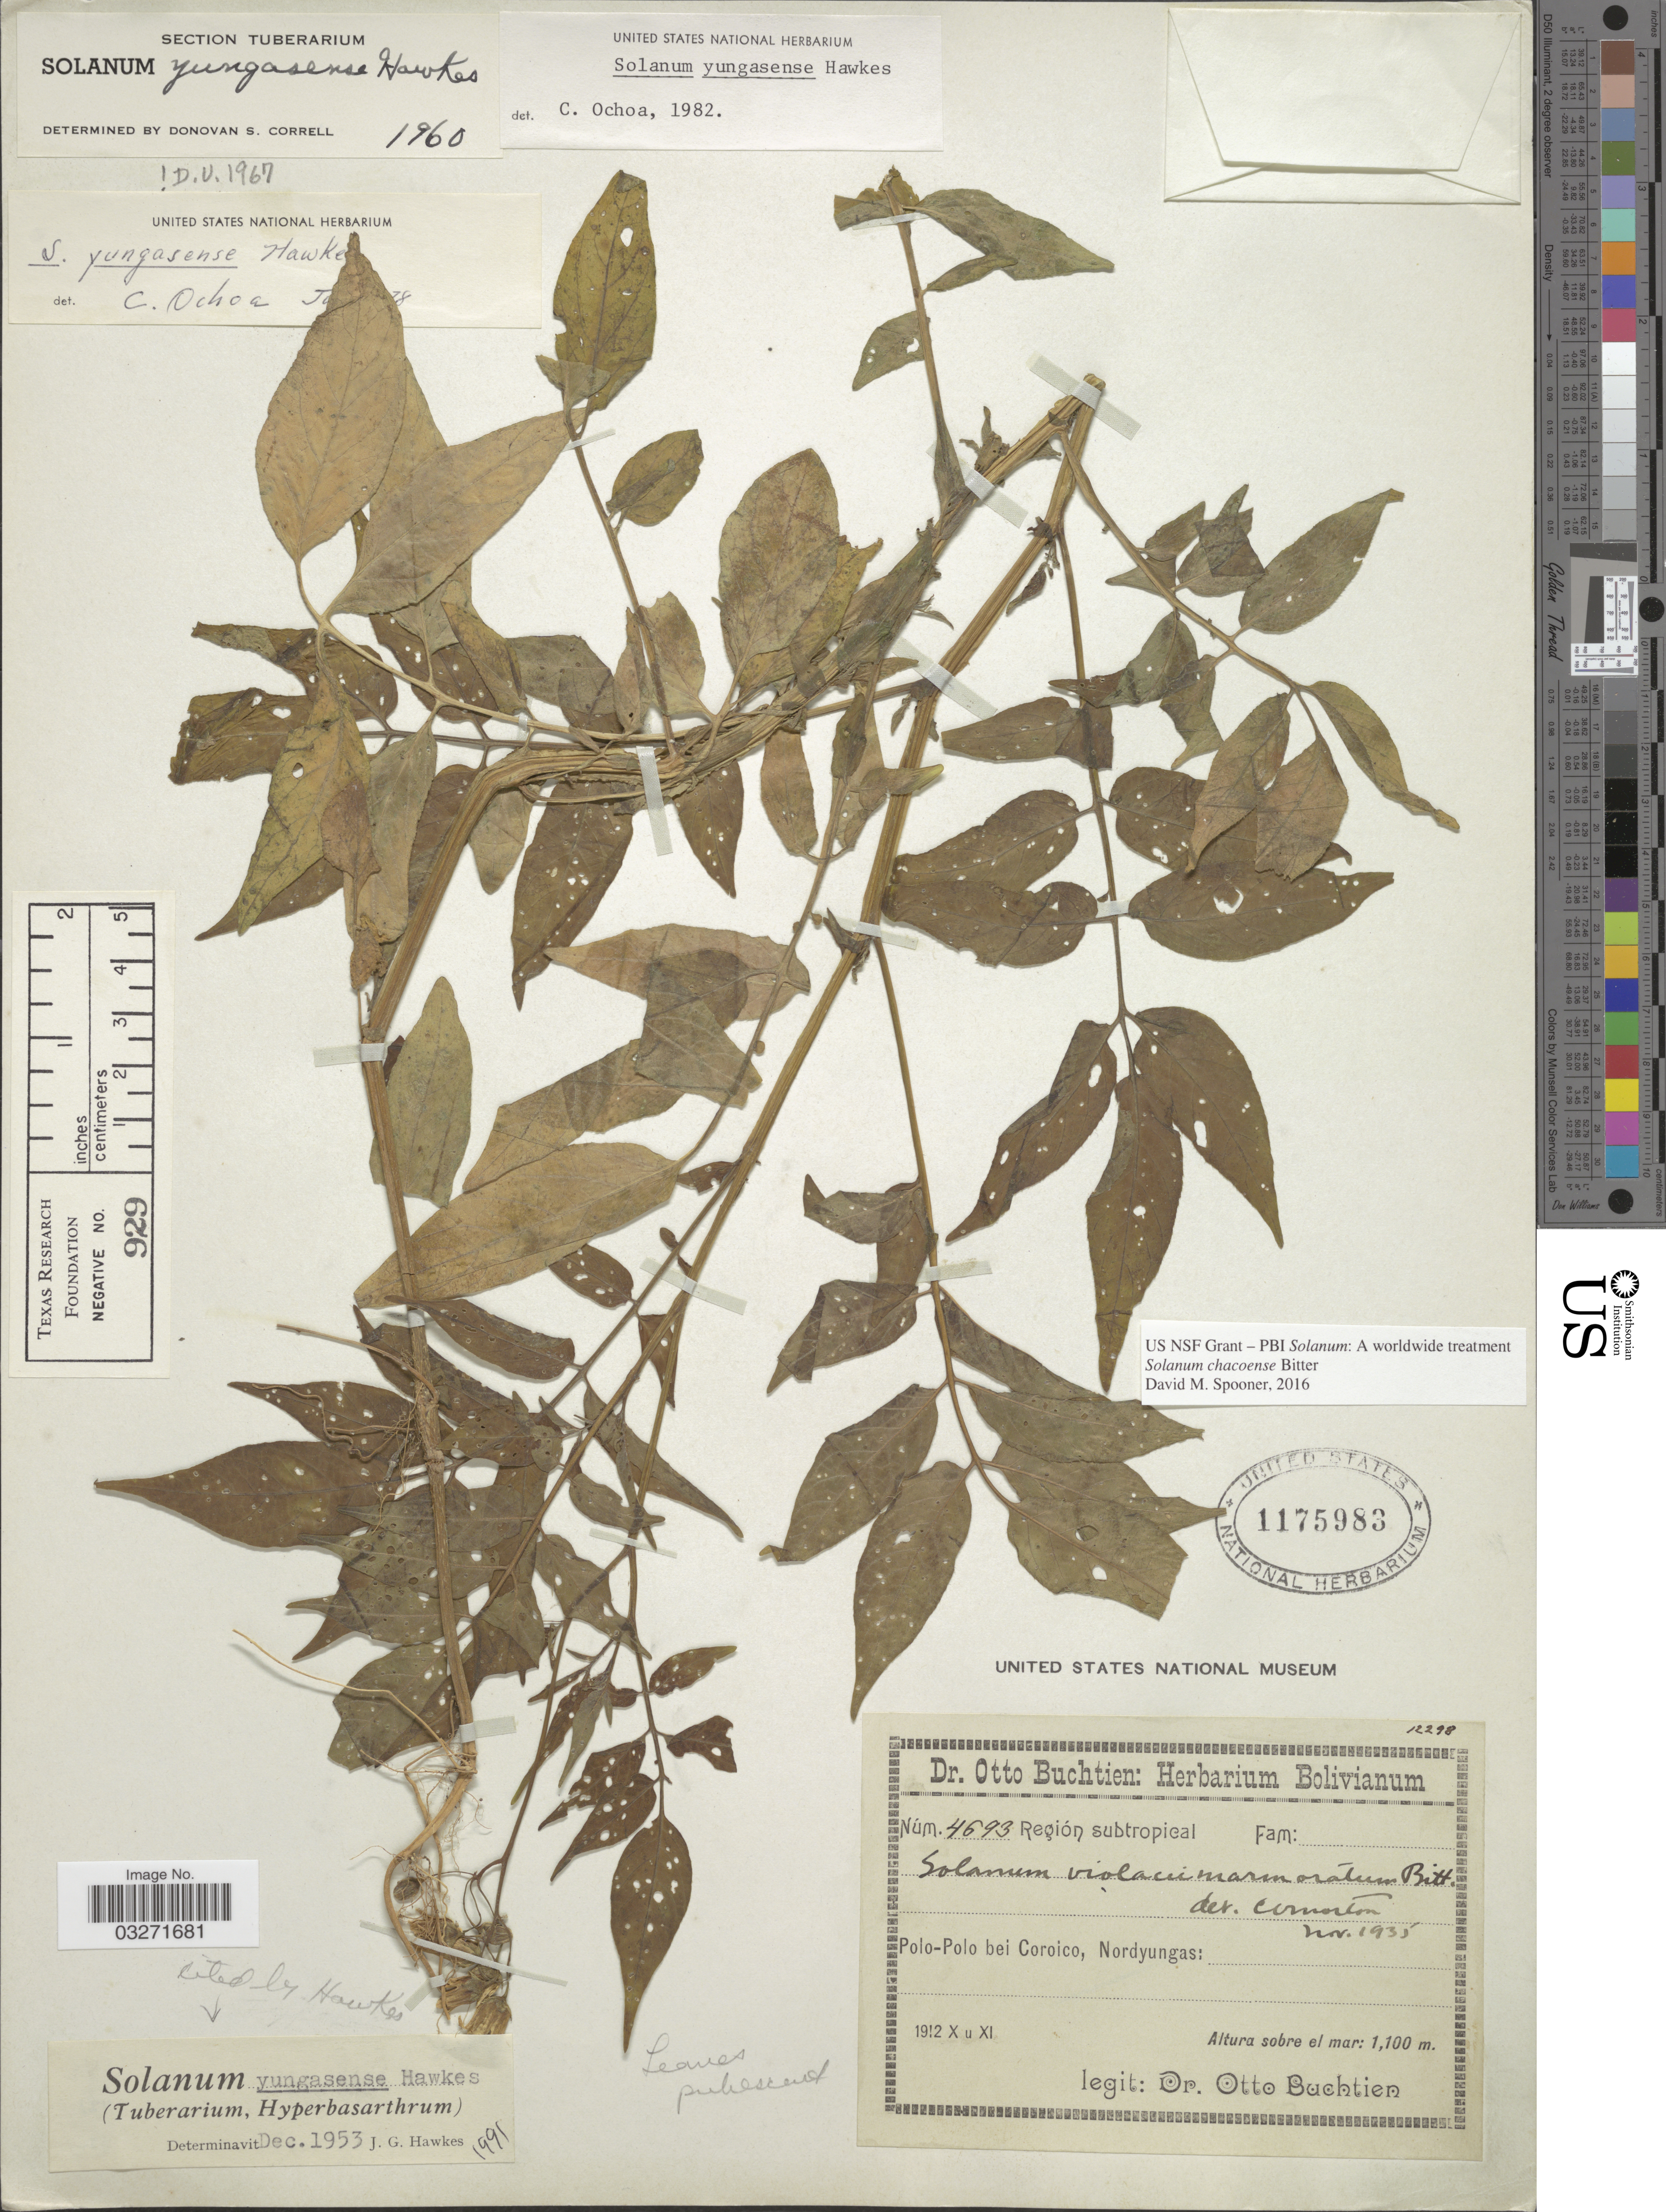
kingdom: Plantae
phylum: Tracheophyta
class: Magnoliopsida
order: Solanales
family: Solanaceae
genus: Solanum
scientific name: Solanum chacoense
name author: Bitt.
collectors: O. Buchtien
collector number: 4693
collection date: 1912-10/1912-11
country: Bolivia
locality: Polo-Polo bei Coroico, Nordyungas.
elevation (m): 1100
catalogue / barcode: US 1175983